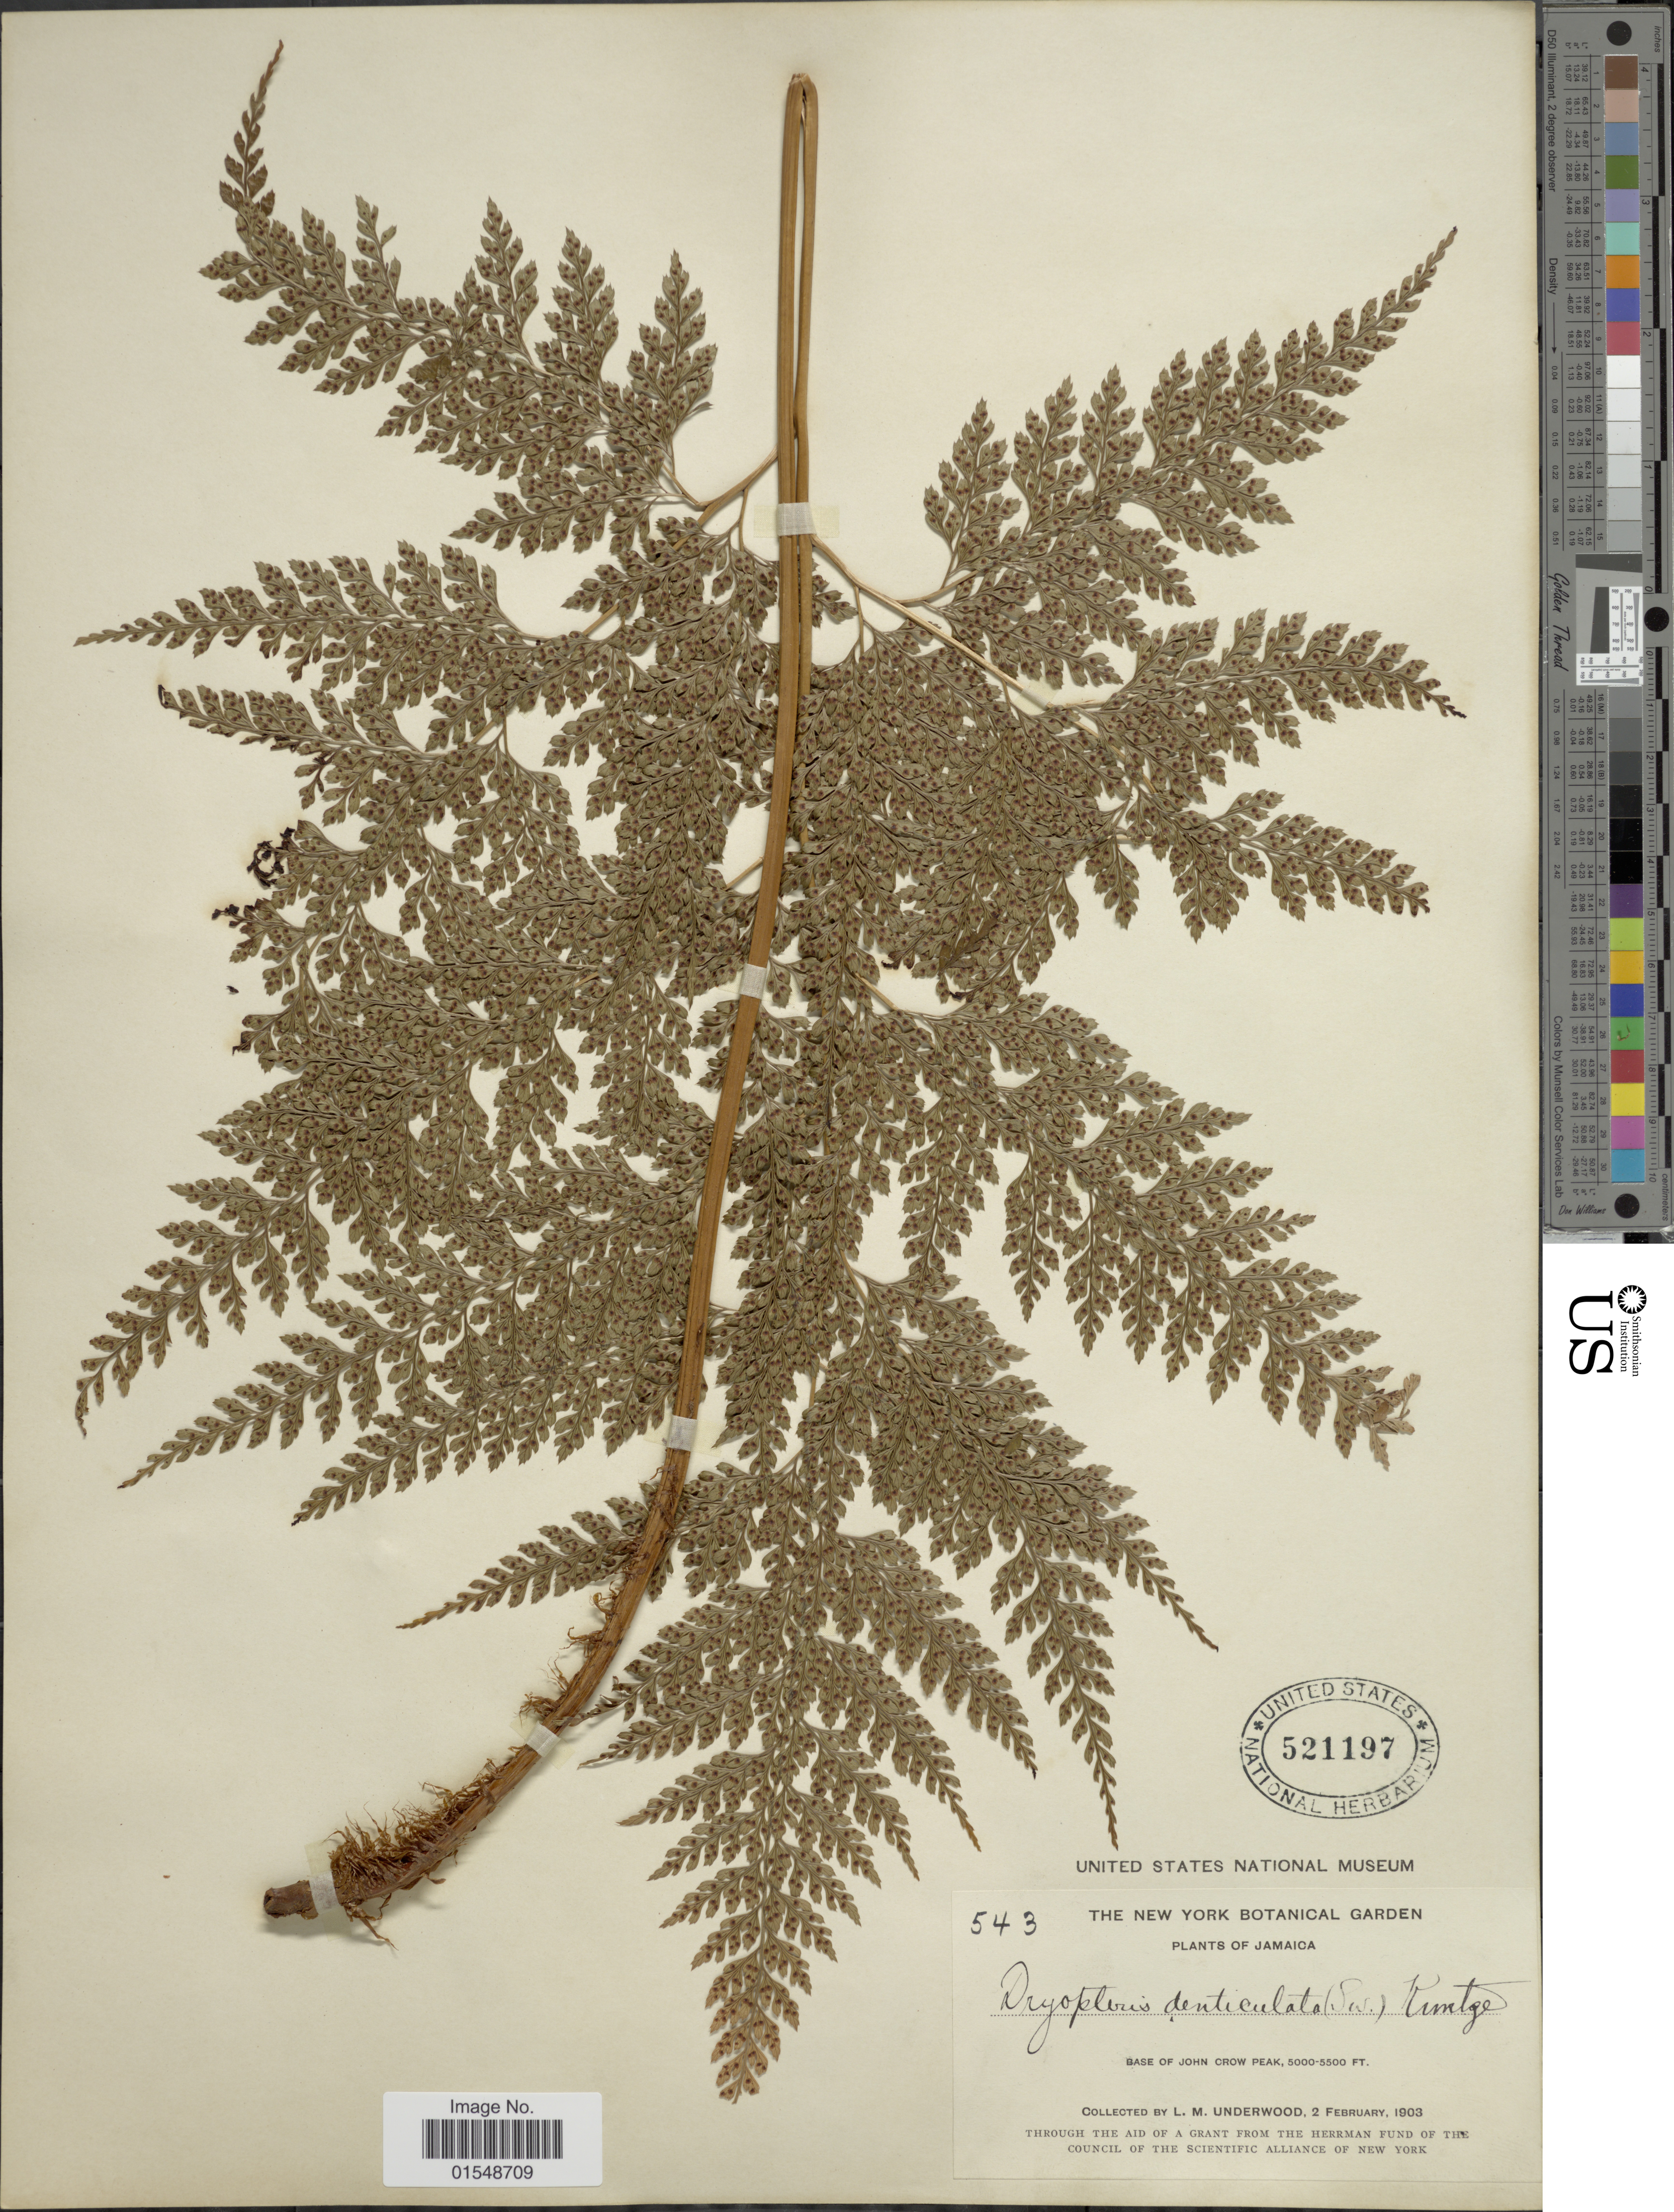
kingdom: Plantae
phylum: Tracheophyta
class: Polypodiopsida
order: Polypodiales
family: Dryopteridaceae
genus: Arachniodes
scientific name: Arachniodes denticulata var. denticulata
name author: (Sw.) Ching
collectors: L. M. Underwood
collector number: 543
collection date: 1903-02-02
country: Jamaica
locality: Base of John Crow Peak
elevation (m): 1524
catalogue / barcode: US 521197